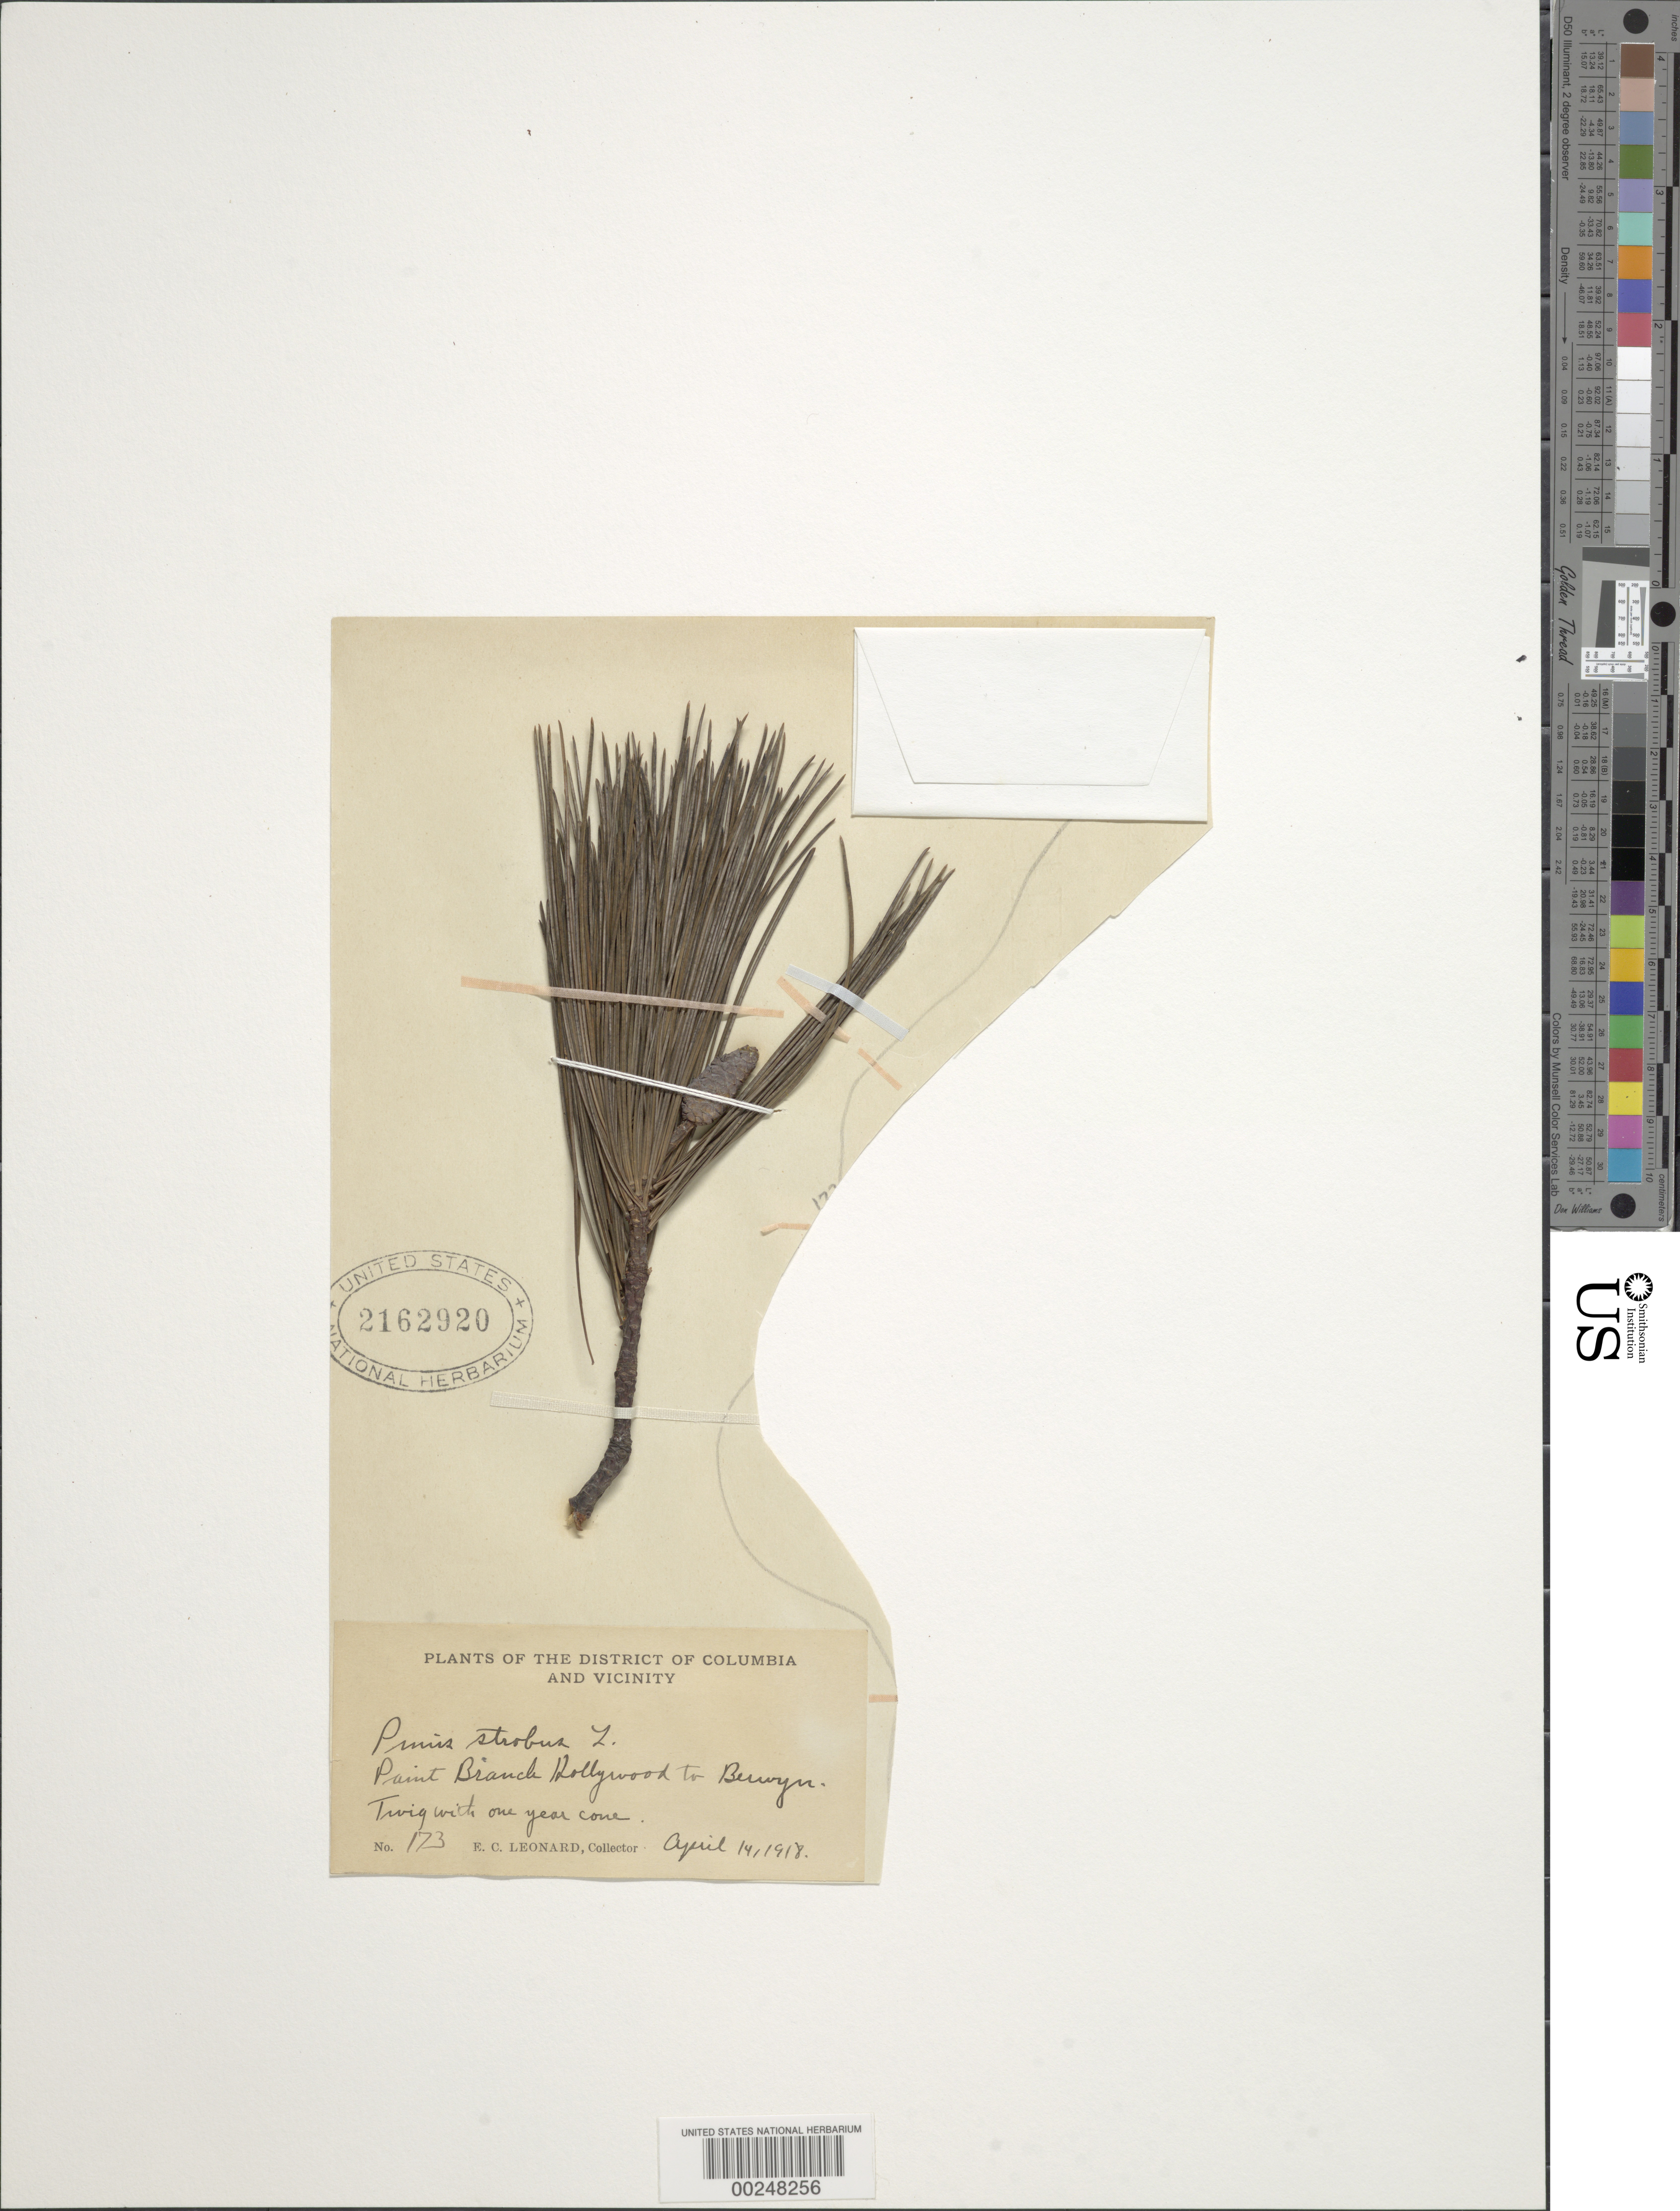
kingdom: Plantae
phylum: Tracheophyta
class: Pinopsida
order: Pinales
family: Pinaceae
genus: Pinus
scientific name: Pinus strobus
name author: L.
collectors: H. A. Allard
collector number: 173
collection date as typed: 14 Apr 1918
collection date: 1918-04-14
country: United States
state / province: Maryland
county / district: Prince George's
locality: Paint Branch, Hollywood to Berwyn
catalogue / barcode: US 2162920